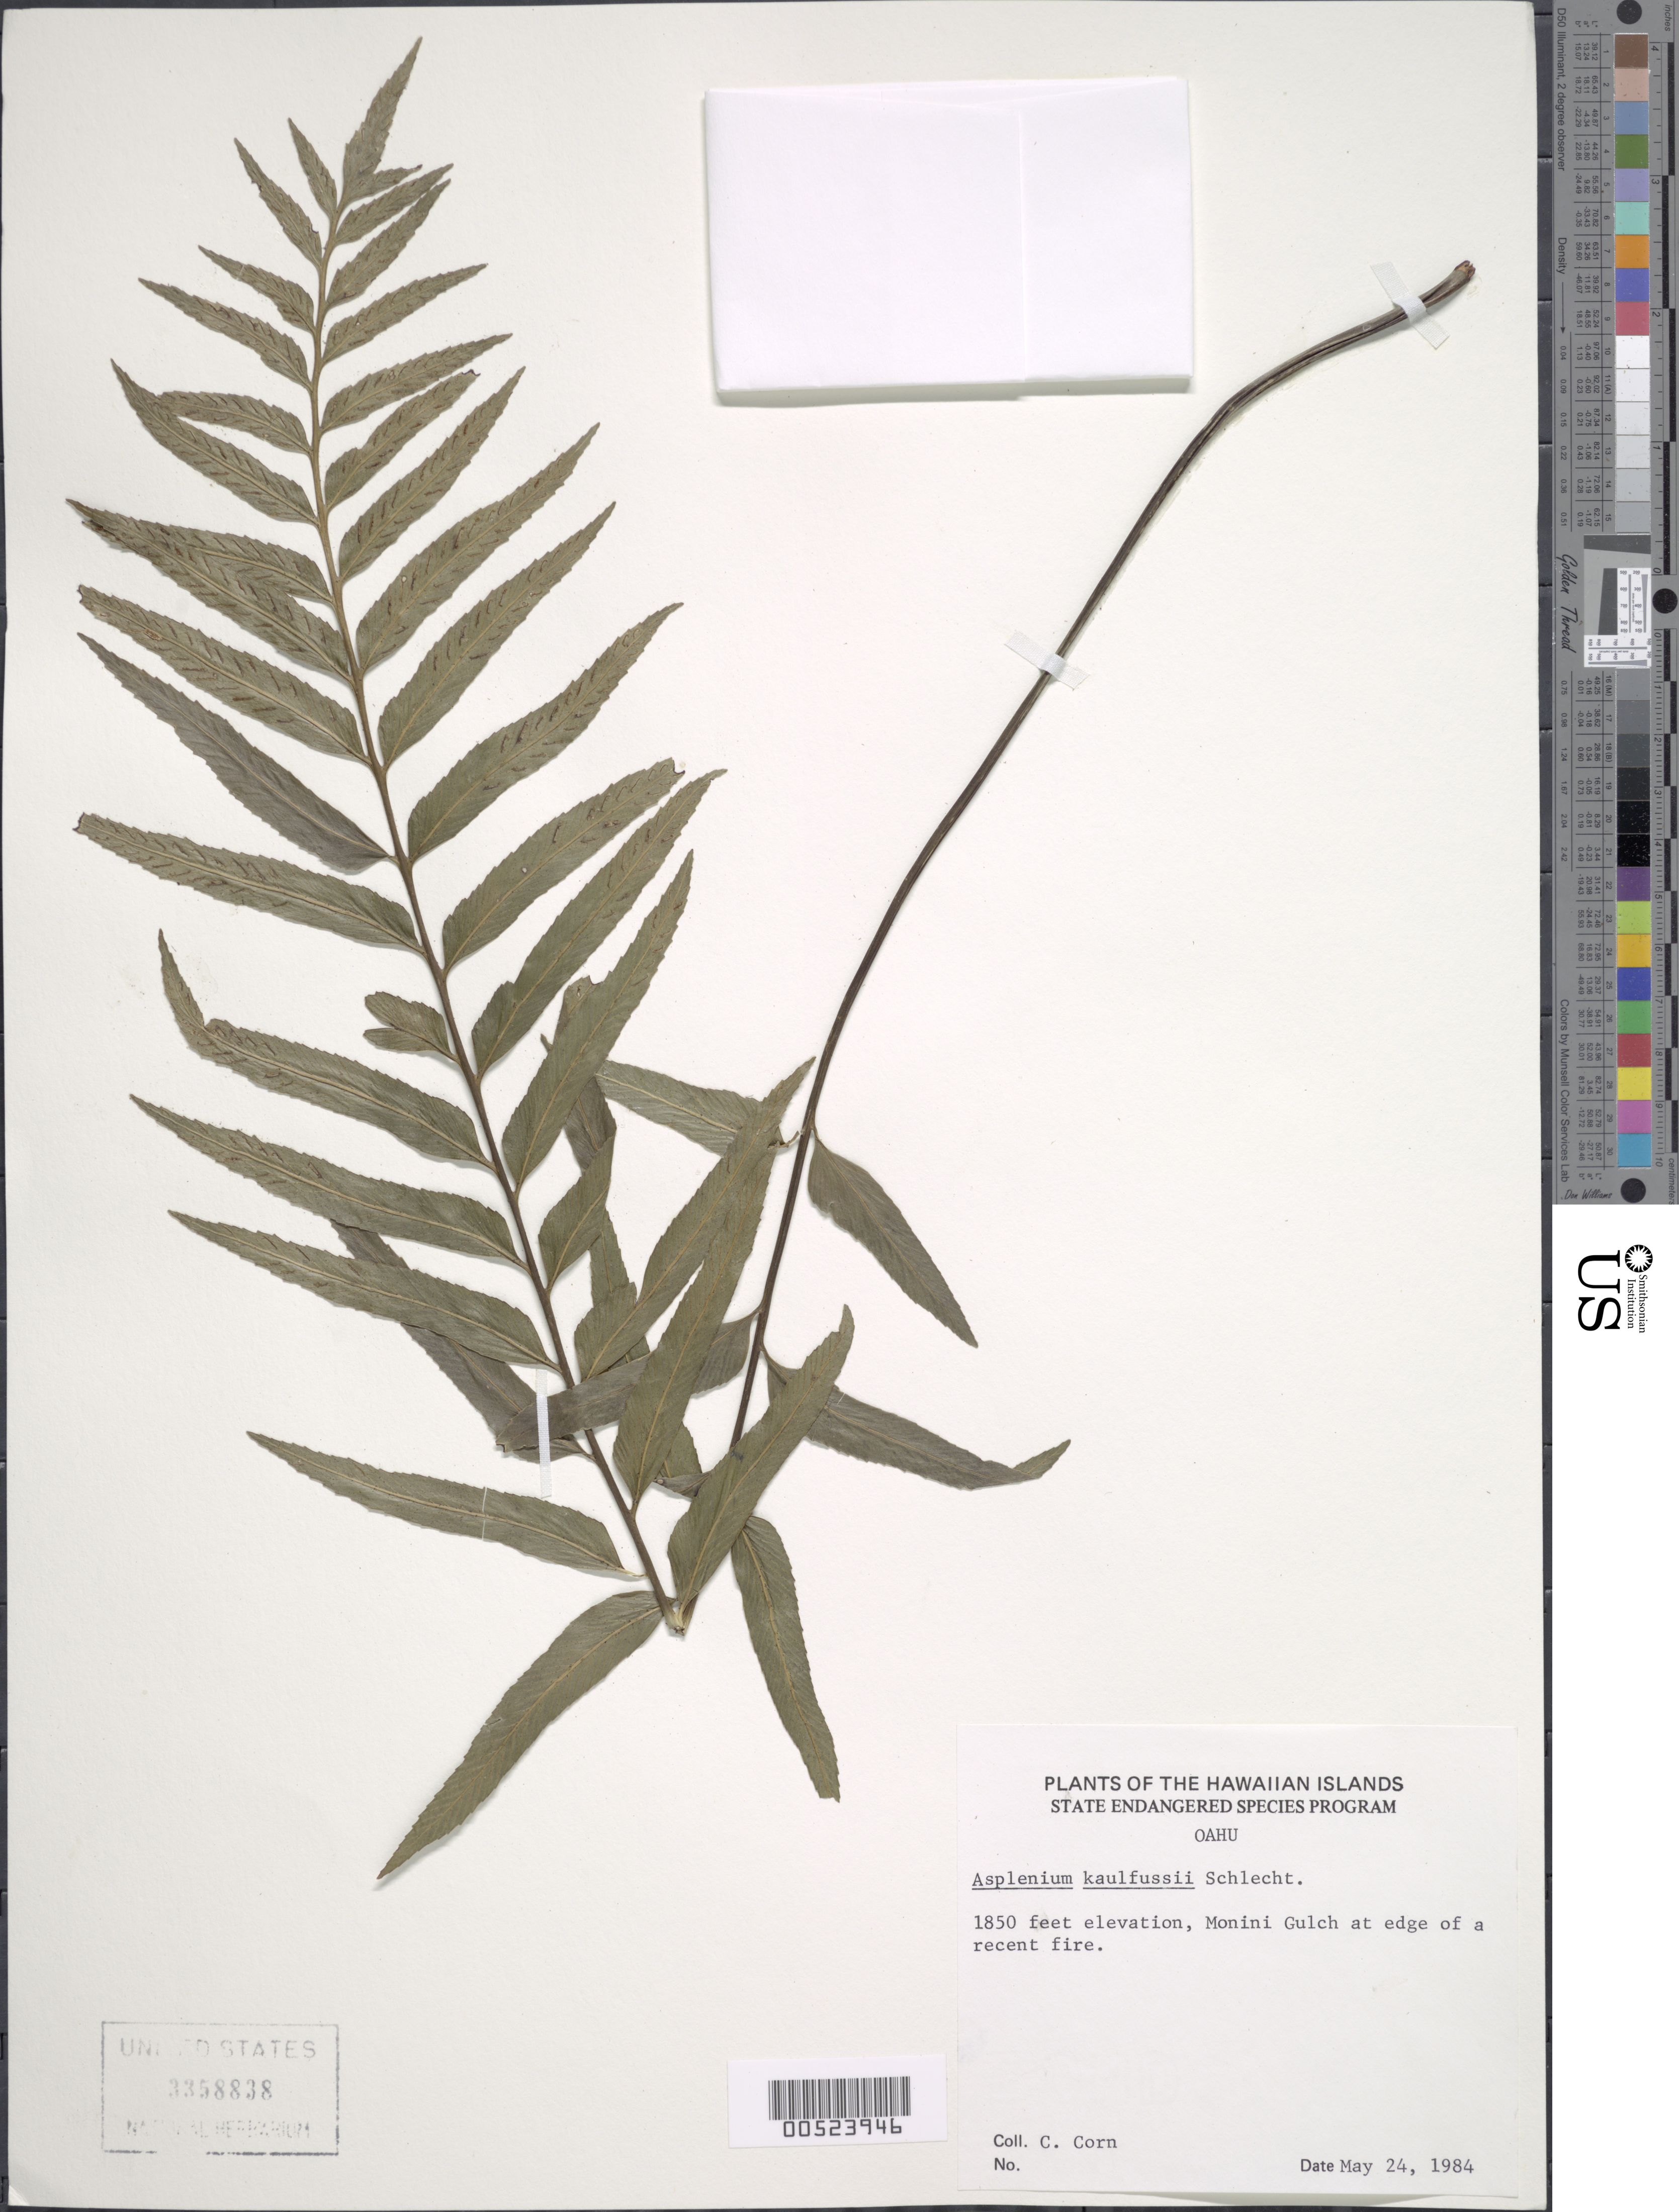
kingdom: Plantae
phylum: Tracheophyta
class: Polypodiopsida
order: Polypodiales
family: Aspleniaceae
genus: Asplenium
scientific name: Asplenium kaulfussii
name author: Schltdl.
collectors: C. Corn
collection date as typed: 24 May 1984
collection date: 1984-05-24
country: United States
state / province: Hawaii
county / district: Honolulu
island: Oahu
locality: Monini Gulch at edge of recent fire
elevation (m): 564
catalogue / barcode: US 3358838